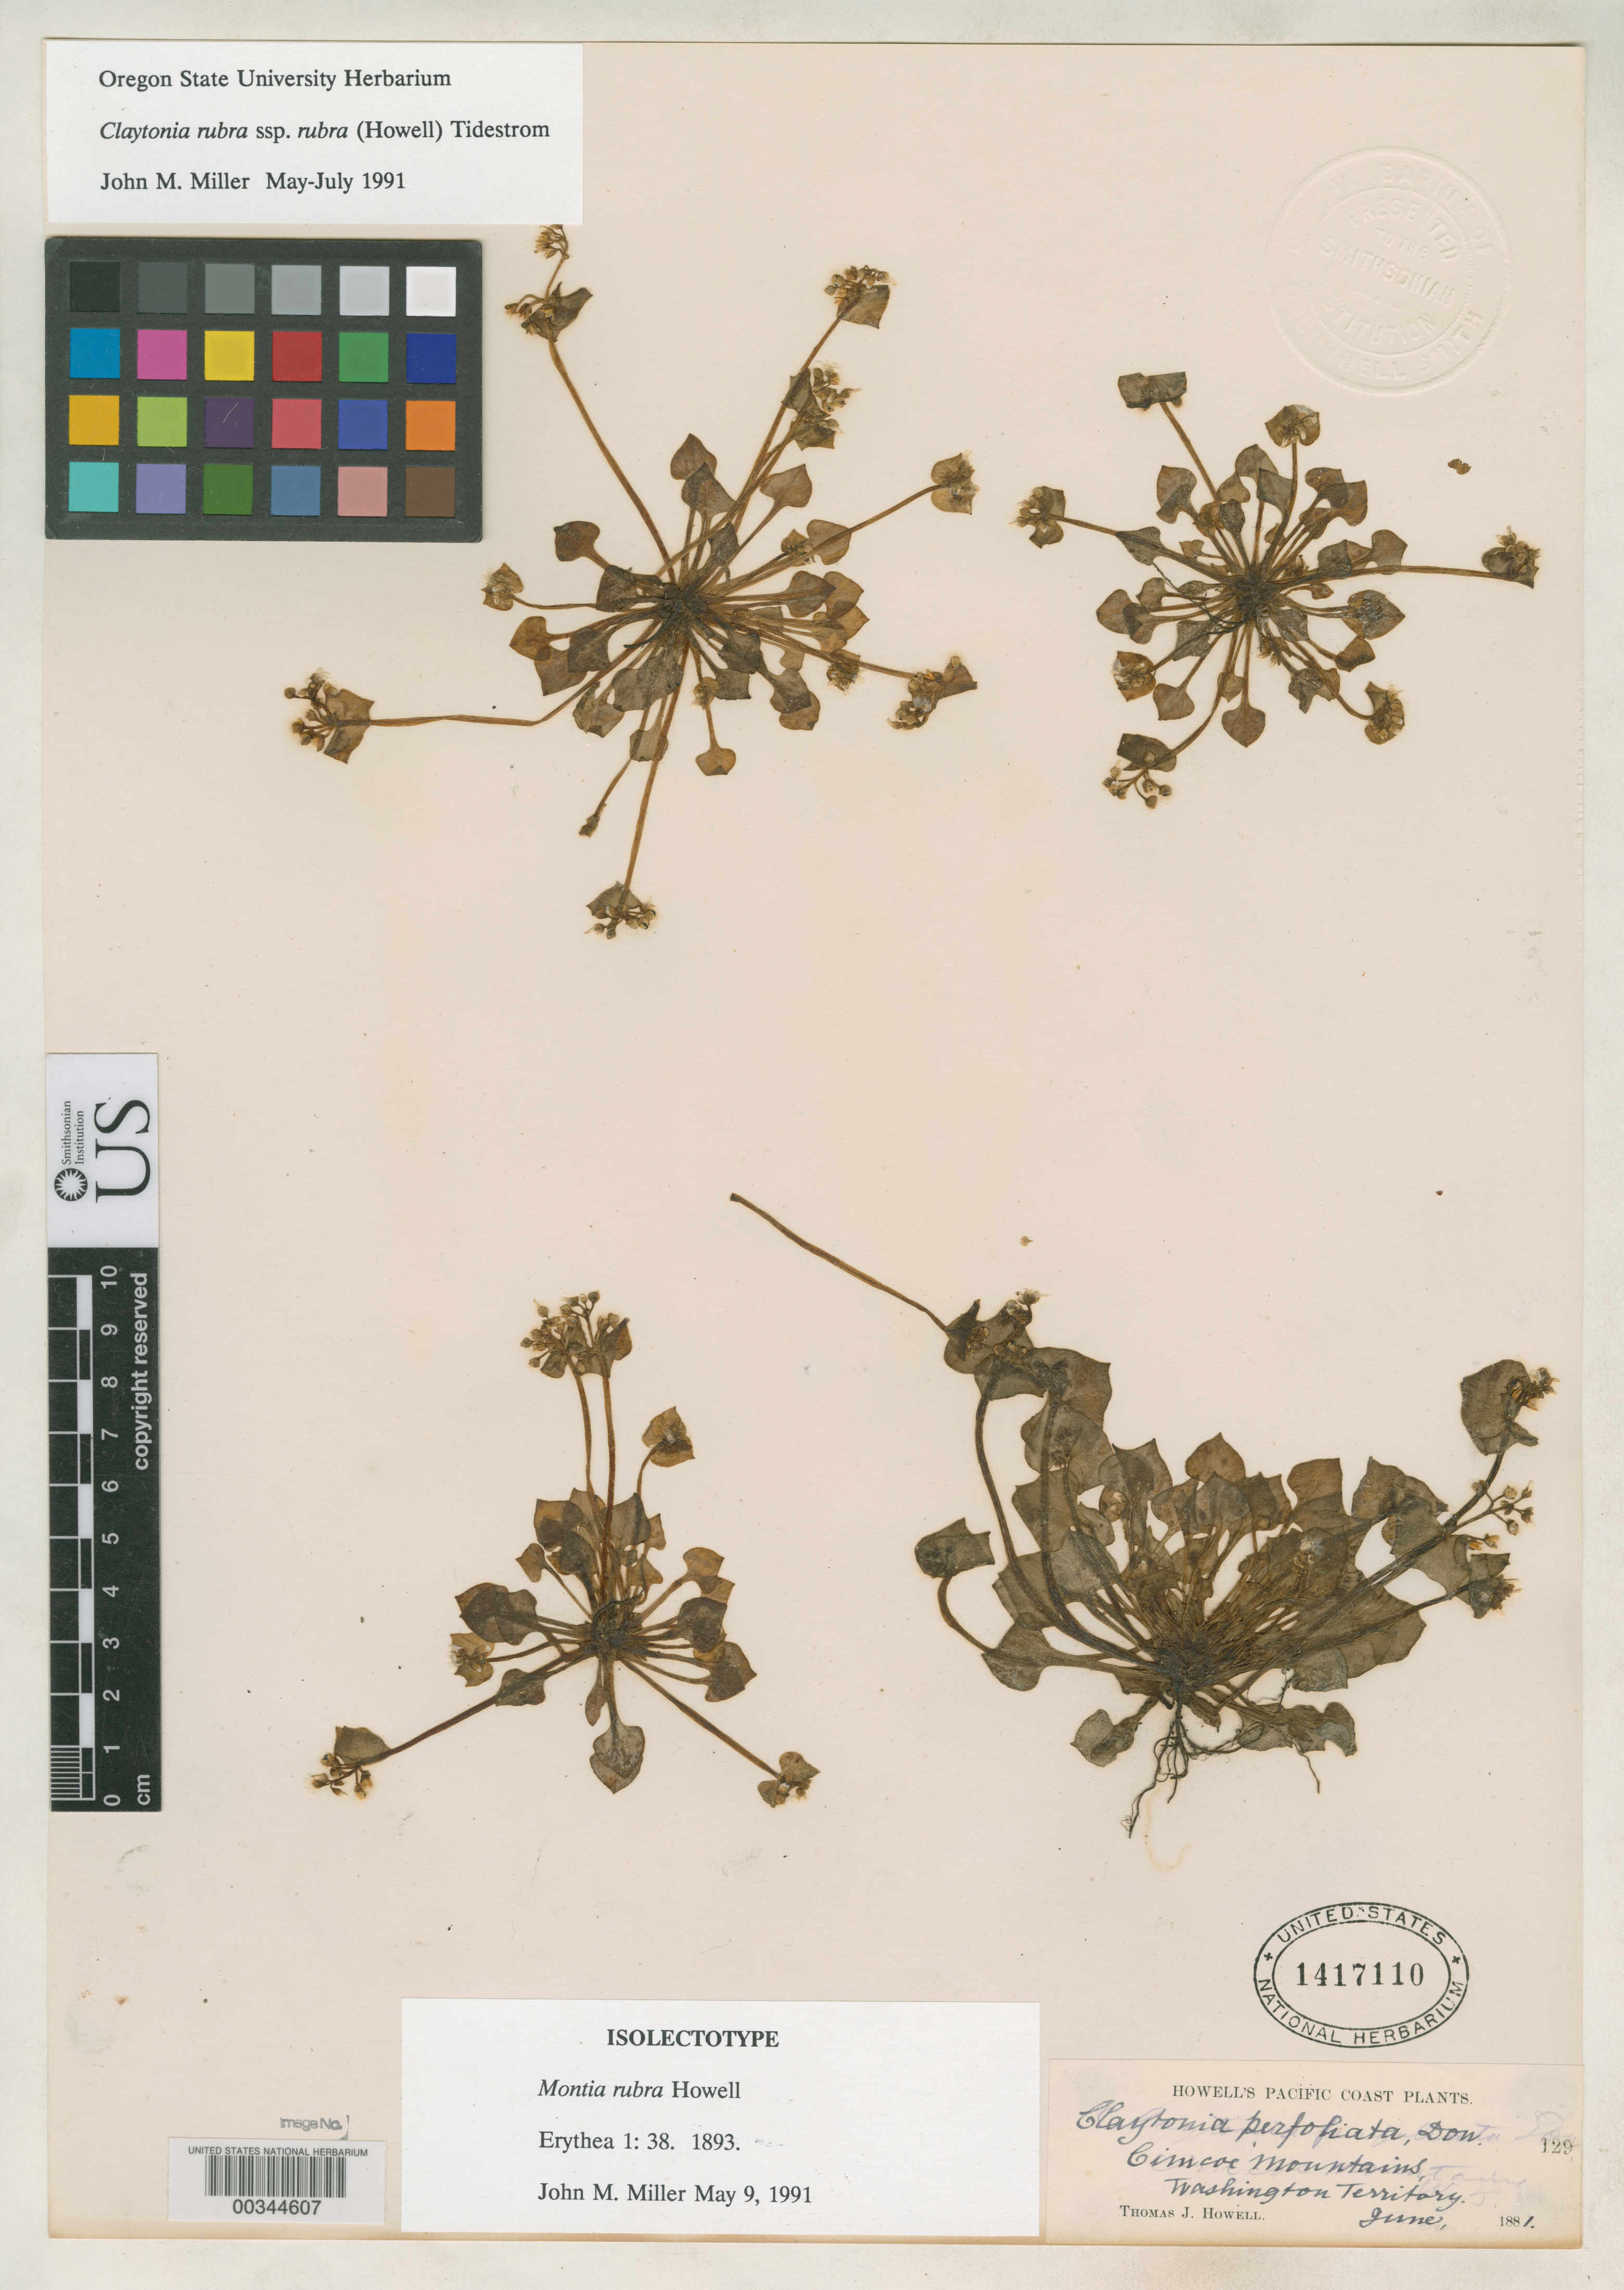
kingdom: Plantae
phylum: Tracheophyta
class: Magnoliopsida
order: Caryophyllales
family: Montiaceae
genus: Montia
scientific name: Montia rubra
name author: Howell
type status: Isolectotype; Type Collection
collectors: T. J. Howell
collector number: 129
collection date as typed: Jun 1881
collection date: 1881-06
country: United States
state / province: Washington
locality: Cimcoe Mountains, Washington Territory.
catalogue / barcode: US 1417110